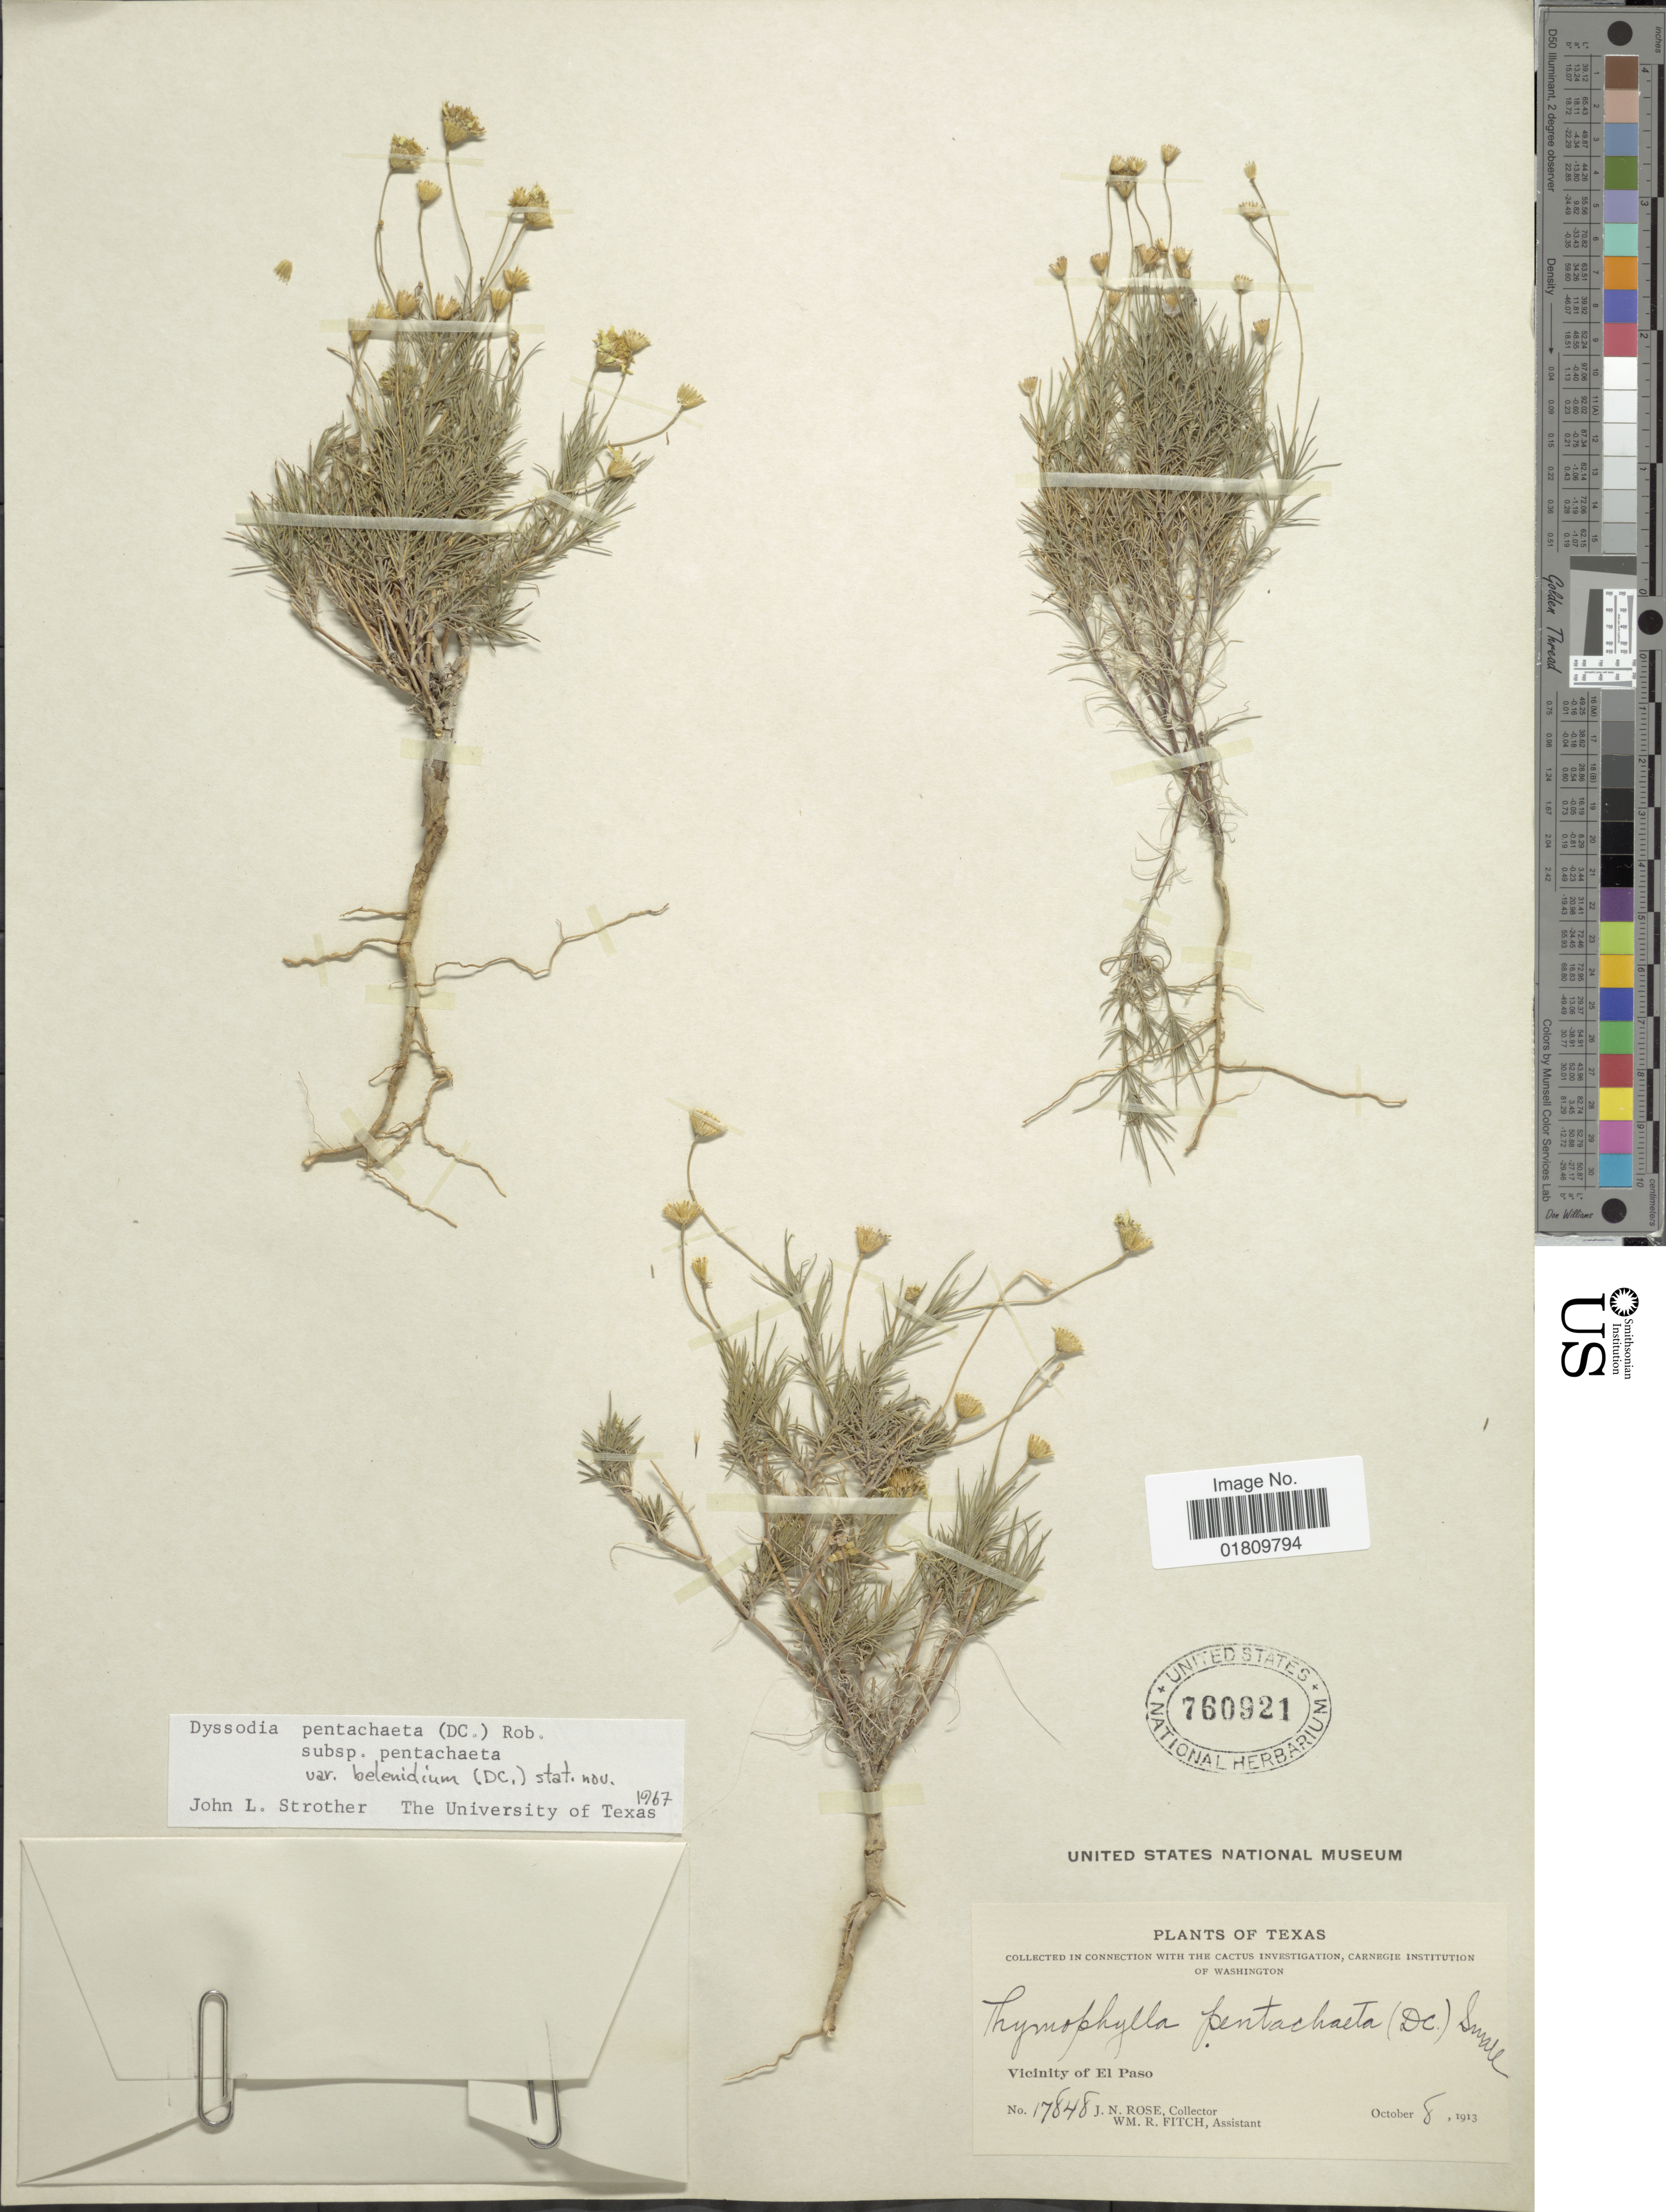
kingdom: Plantae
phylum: Tracheophyta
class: Magnoliopsida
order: Asterales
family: Asteraceae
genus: Thymophylla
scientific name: Thymophylla pentachaeta var. belenidium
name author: (DC.) Strother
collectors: J. N. Rose & W. R. Fitch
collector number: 17848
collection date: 1913-10-08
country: United States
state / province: Texas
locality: Vicinity of El Paso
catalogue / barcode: US 760921